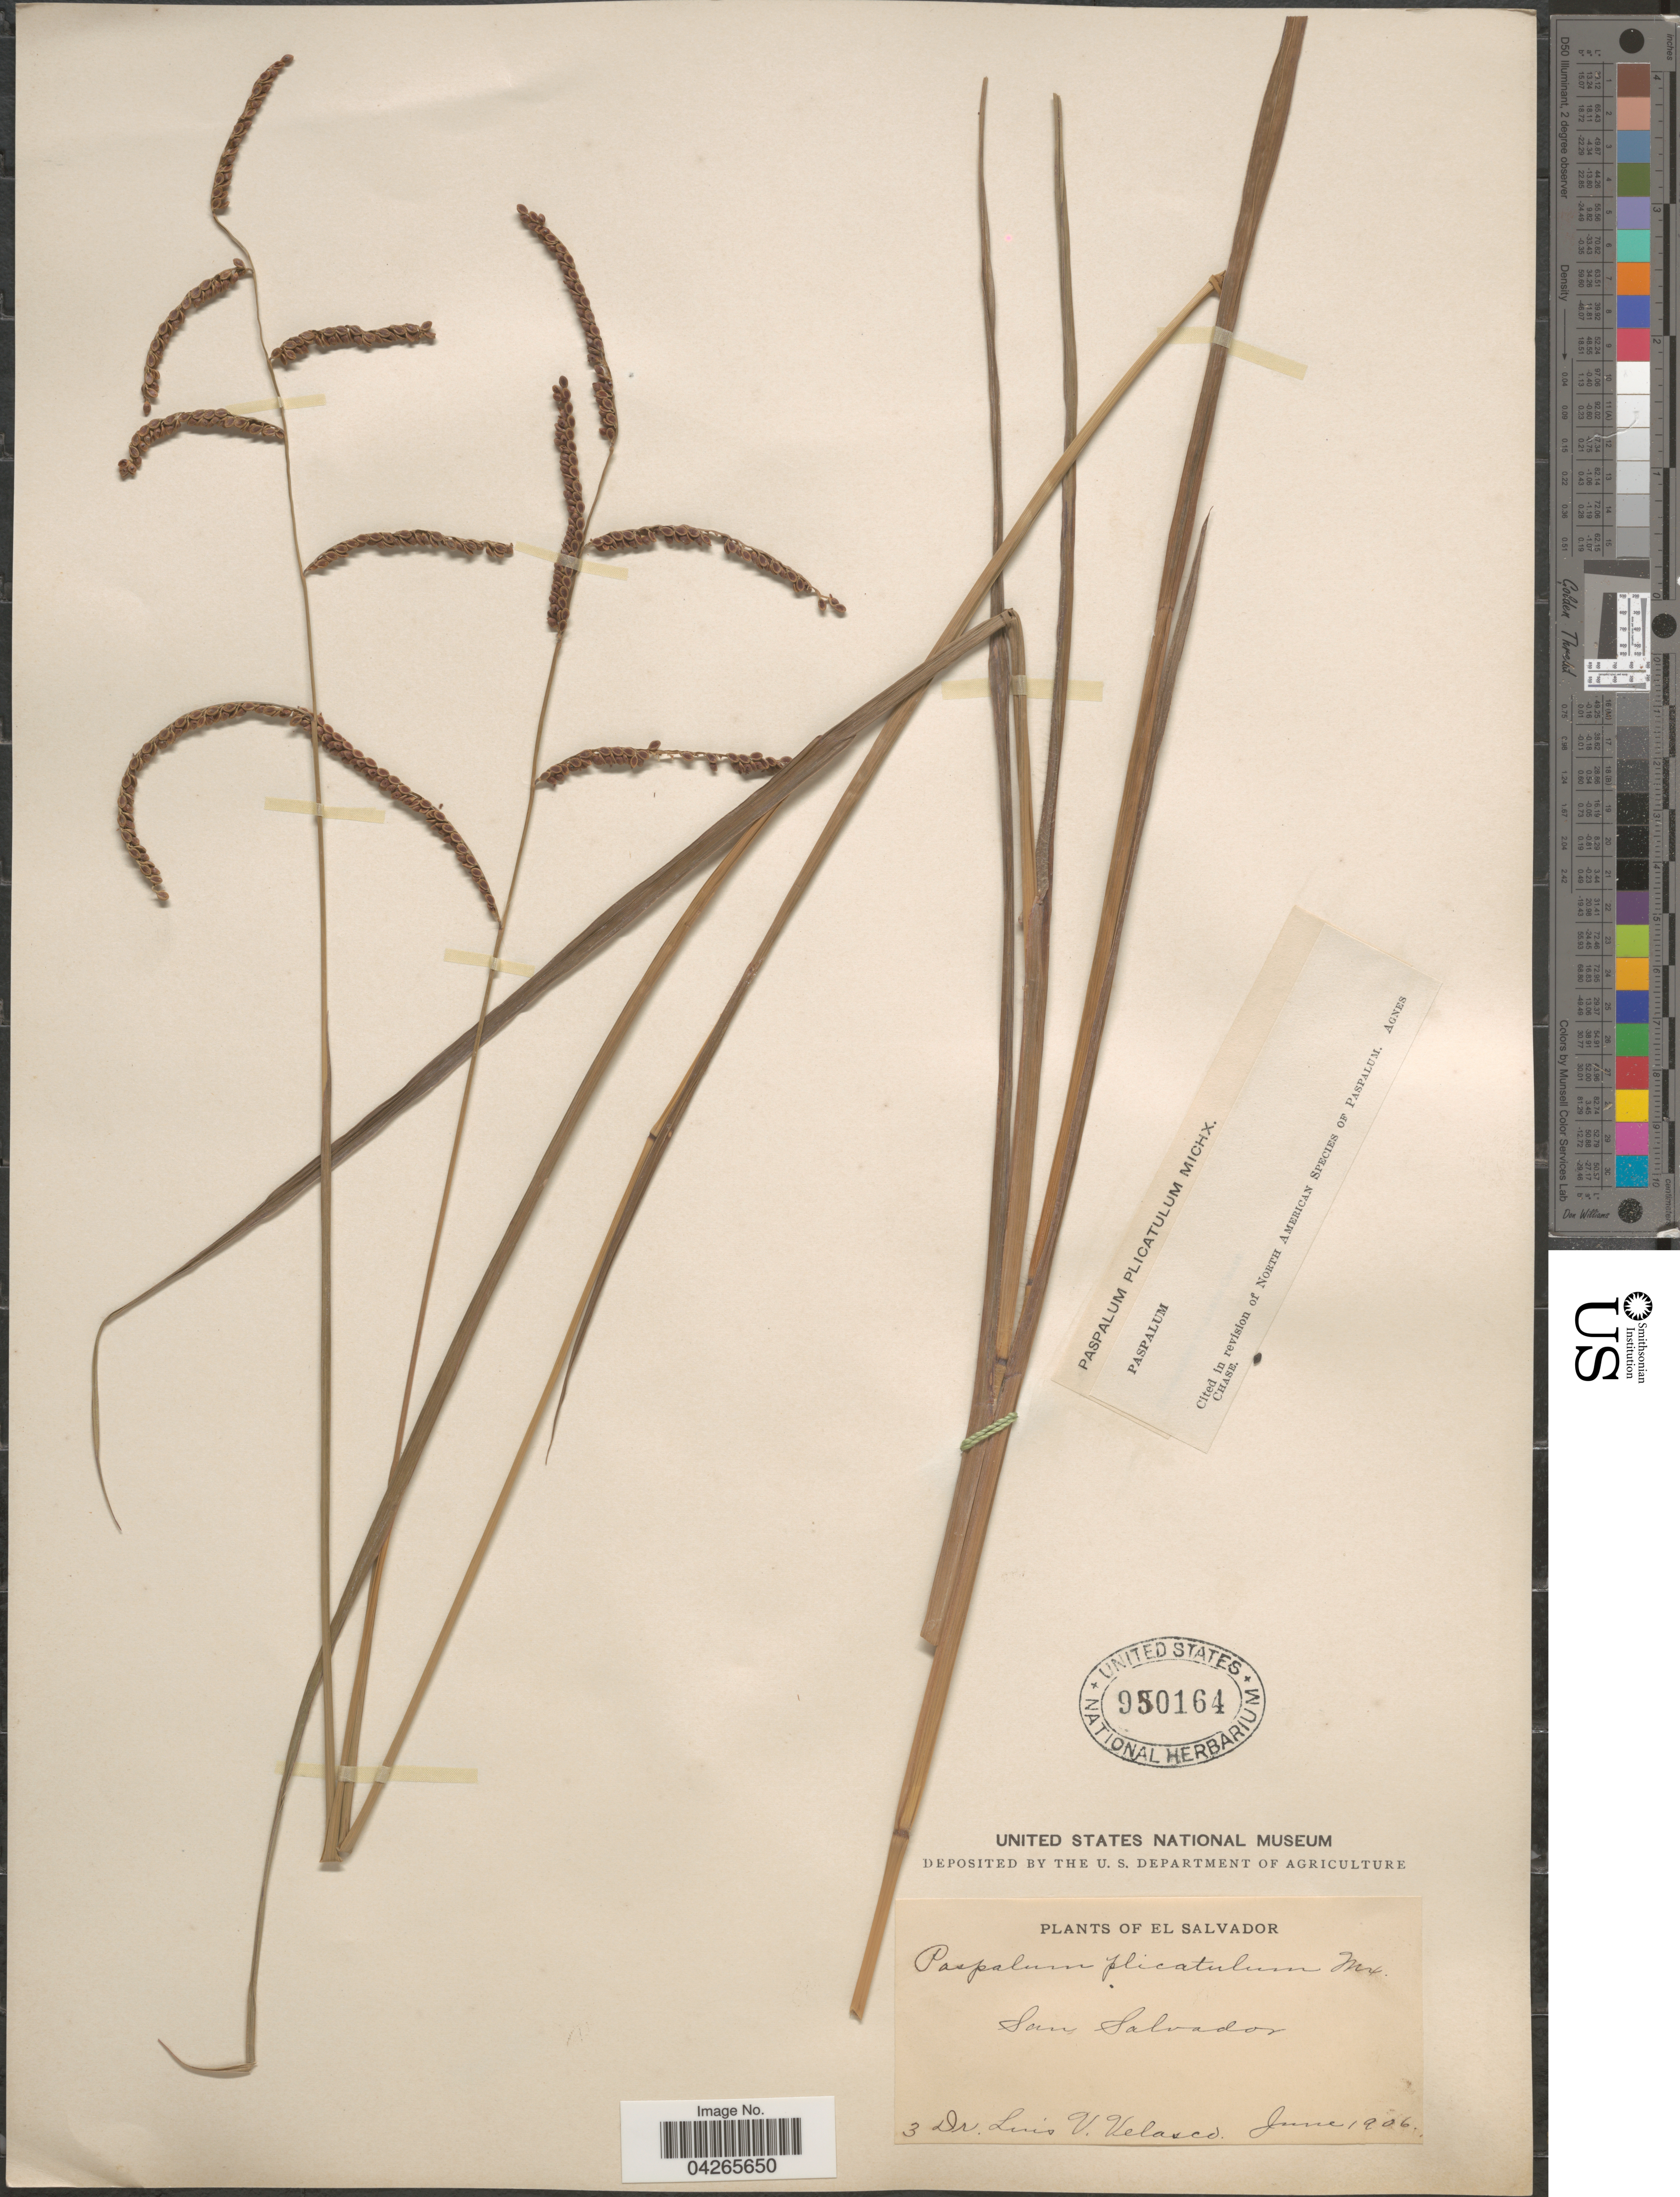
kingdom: Plantae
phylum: Tracheophyta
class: Liliopsida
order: Poales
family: Poaceae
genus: Paspalum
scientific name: Paspalum plicatulum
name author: Michx.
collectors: L. Velasco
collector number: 3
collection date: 1906-06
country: El Salvador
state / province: San Salvador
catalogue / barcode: US 950164